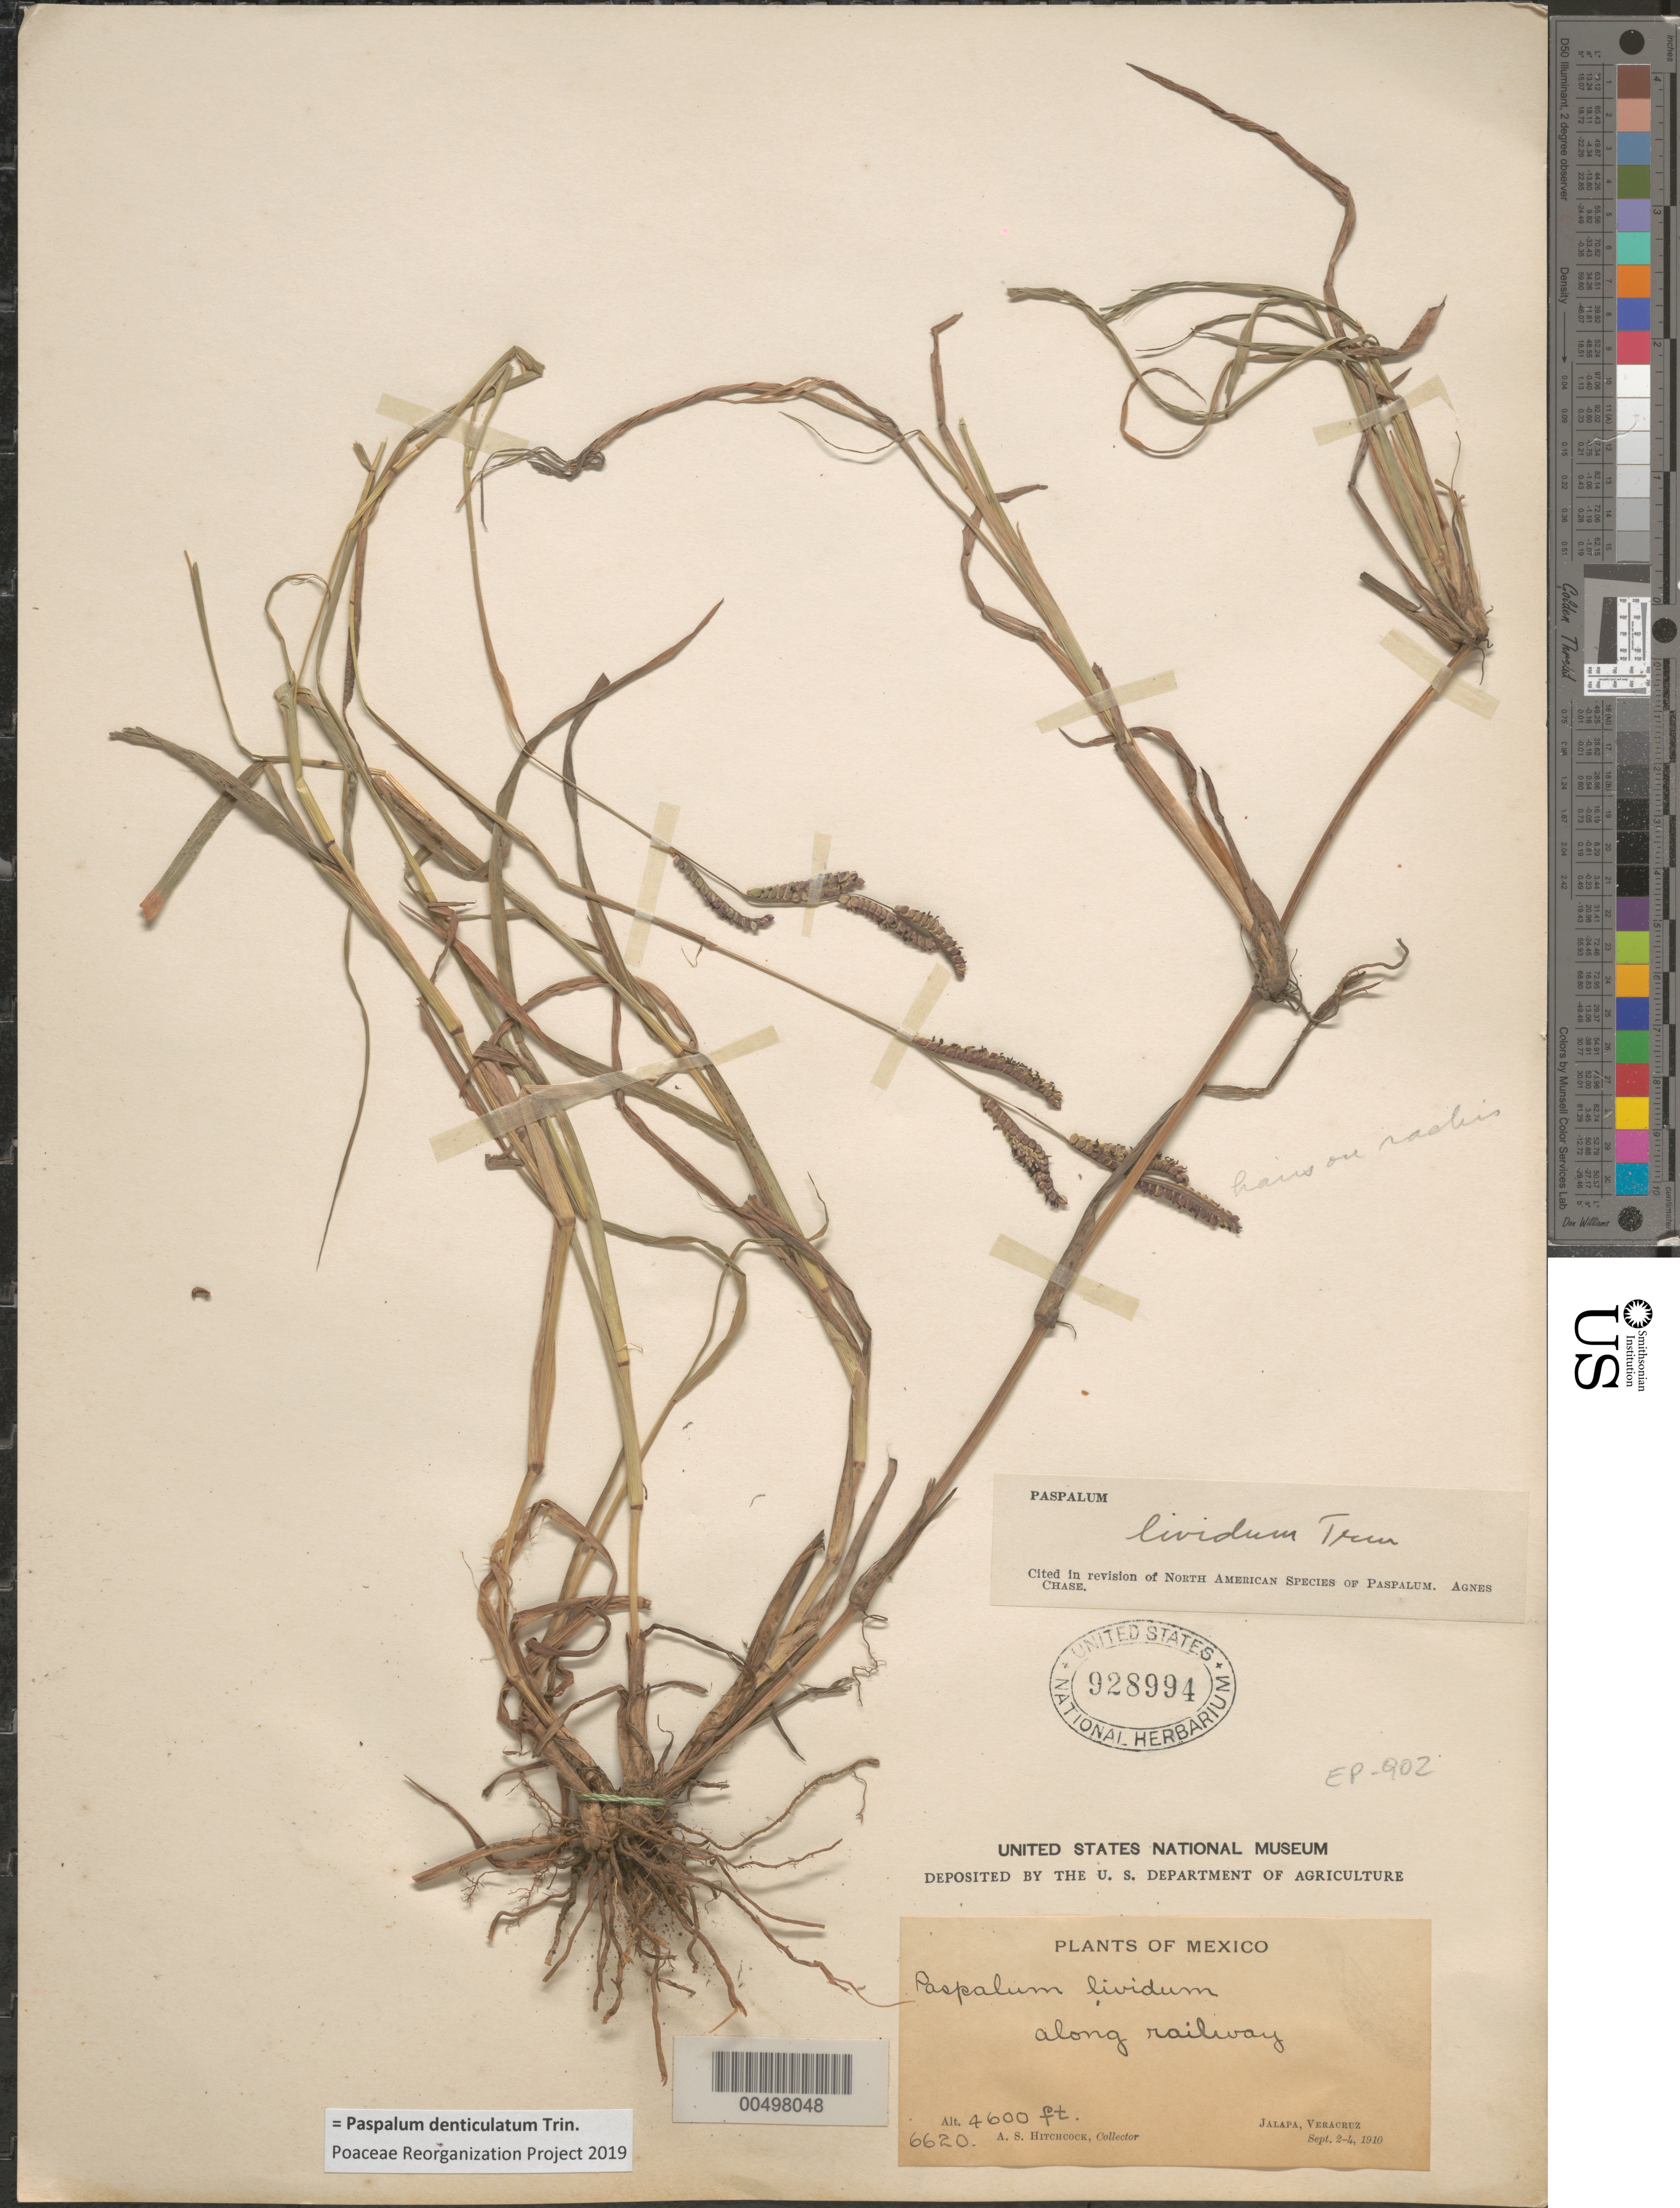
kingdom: Plantae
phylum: Tracheophyta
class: Liliopsida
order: Poales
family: Poaceae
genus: Paspalum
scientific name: Paspalum lividum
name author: Trin. in Schltdl.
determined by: Chase, [M.] Agnes, (US)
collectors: A. S. Hitchcock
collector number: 6620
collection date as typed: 2 Sep 1910 to 4 Sep 1910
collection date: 1910-09-02/1910-09-04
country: Mexico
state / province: Veracruz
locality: Jalapa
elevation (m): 1402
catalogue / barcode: US 928994